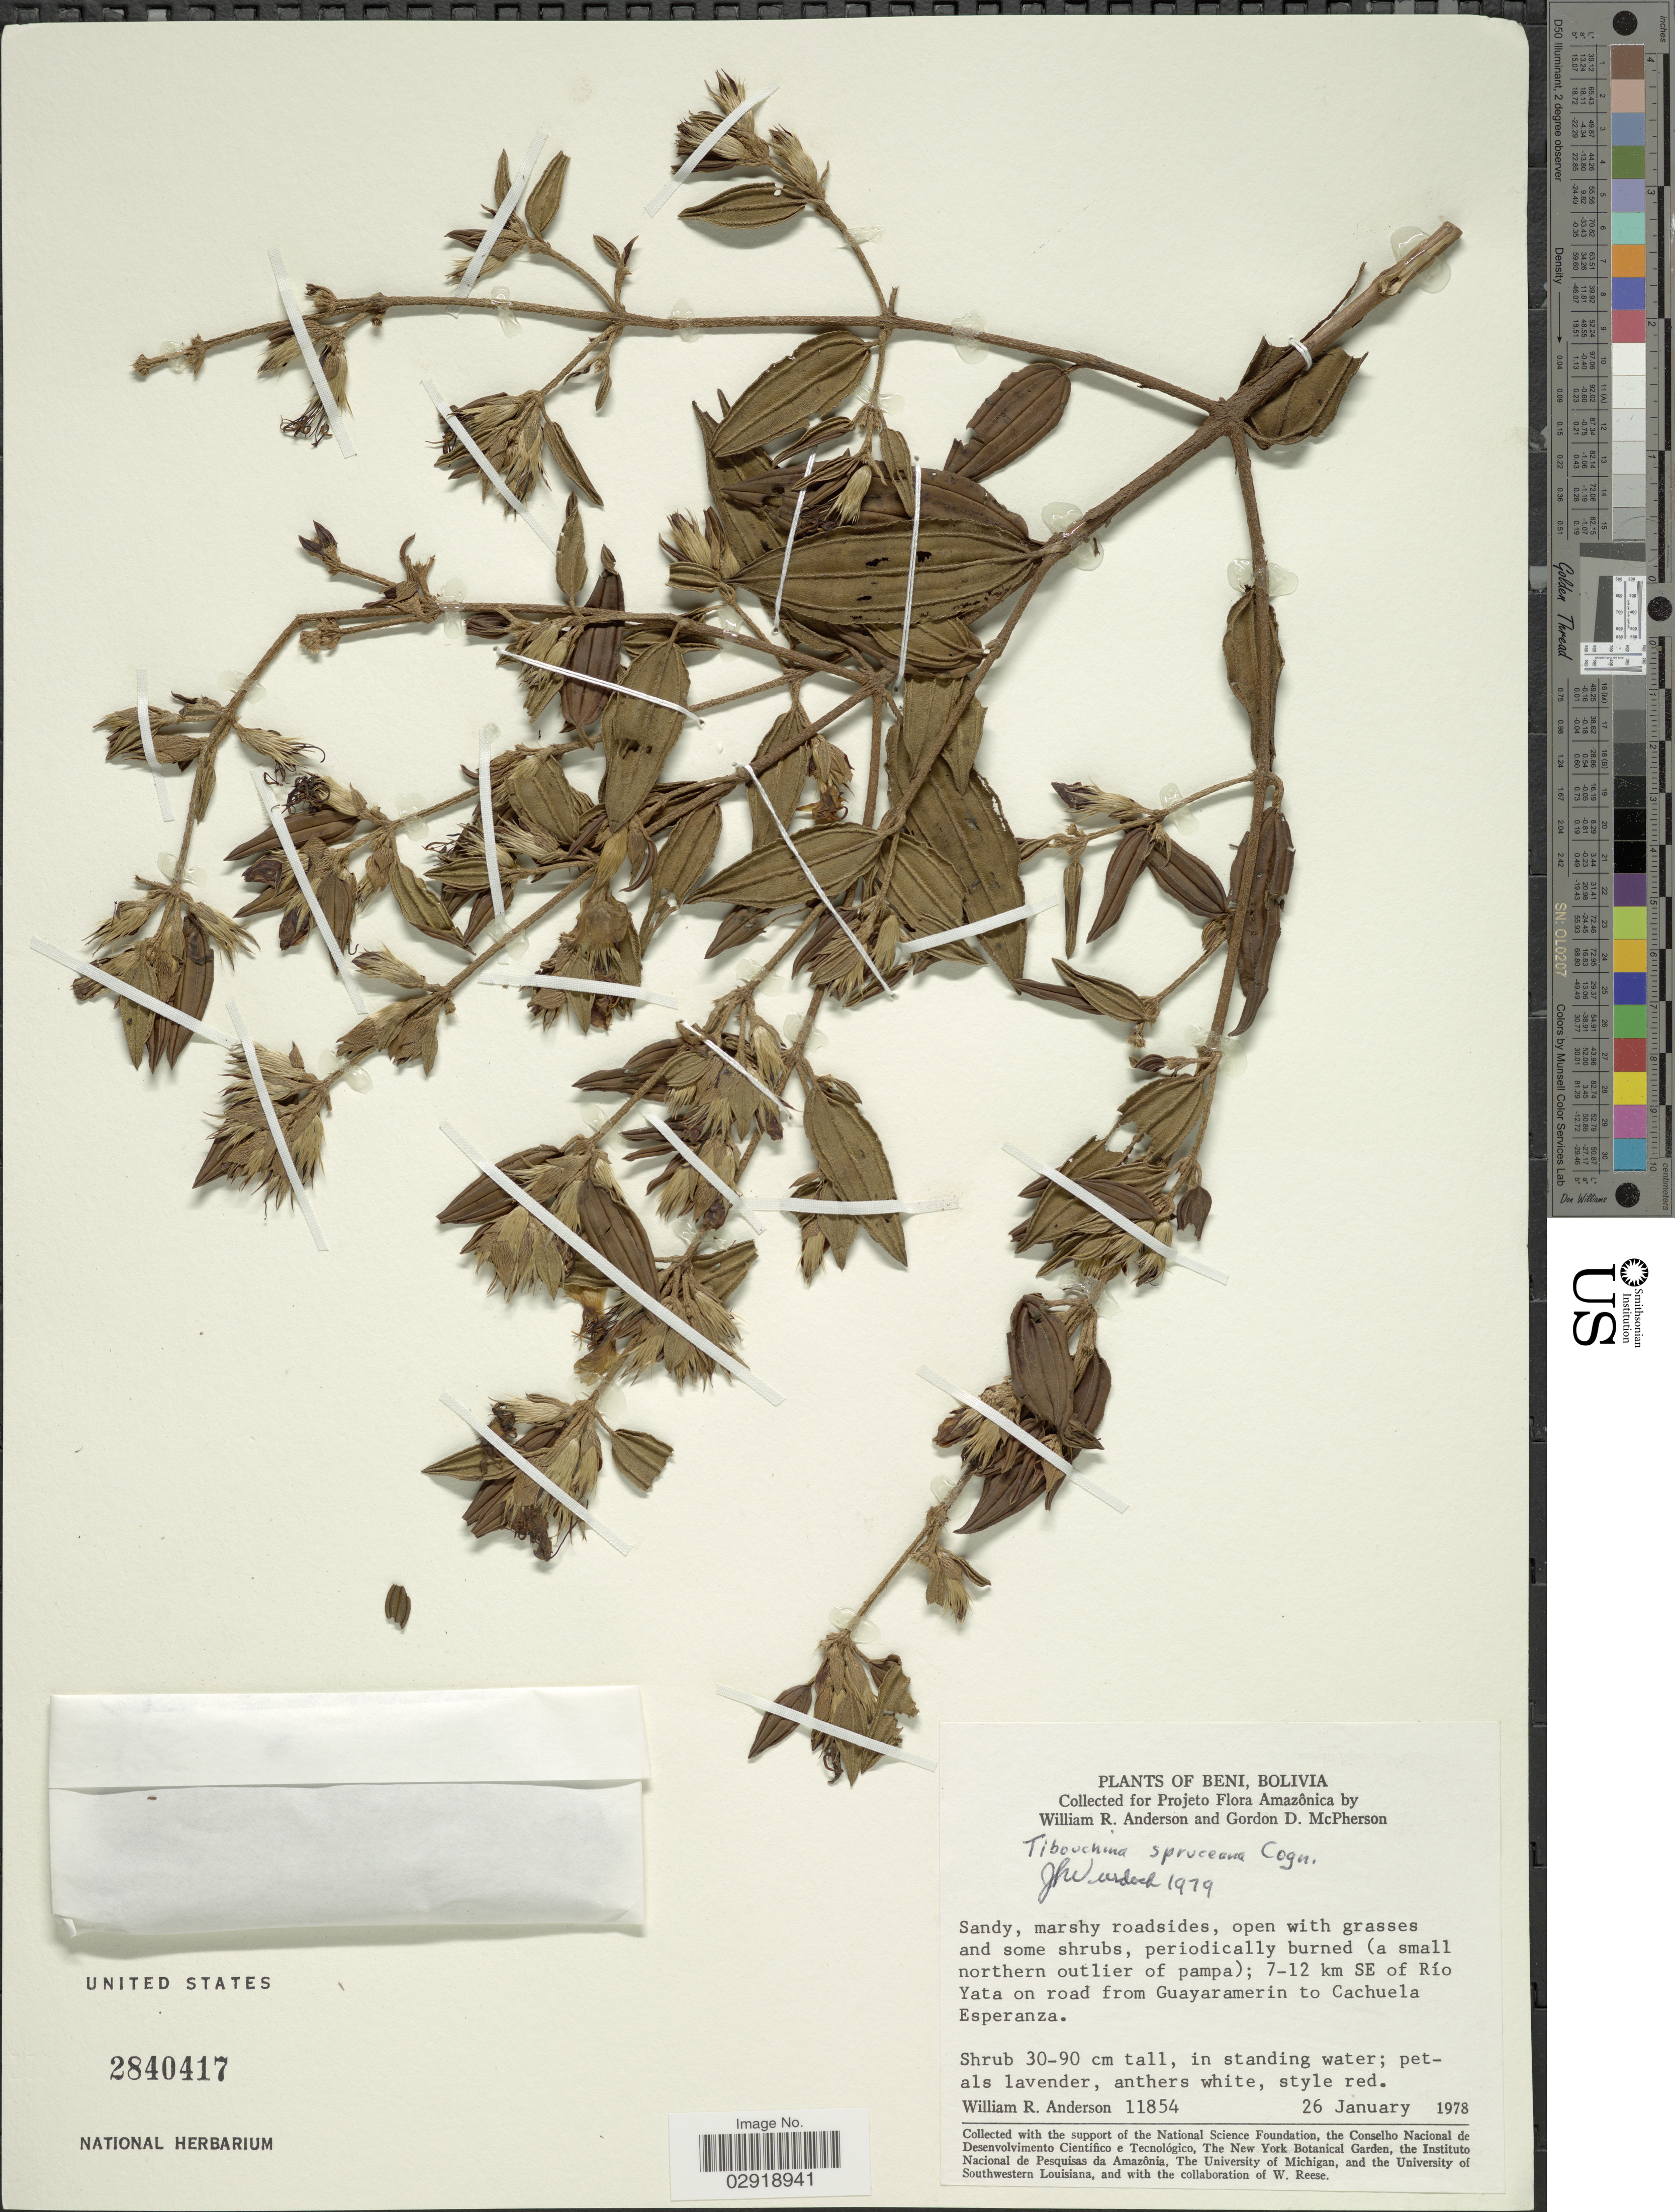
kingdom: Plantae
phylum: Tracheophyta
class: Magnoliopsida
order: Myrtales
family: Melastomataceae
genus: Tibouchina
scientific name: Tibouchina spruceana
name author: Cogn.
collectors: W. R. Anderson & G. D. McPherson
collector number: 11854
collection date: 1978-01-26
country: Bolivia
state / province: Beni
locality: Amazônica. Sandy, marshy roadsides, open with grasses and some shrubs, periodically burned (a small northern outlier of pampa); 7-12 km SE of Río Yata on road from Guayaramerin to Cachuela Esperanza.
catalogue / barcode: US 2840417